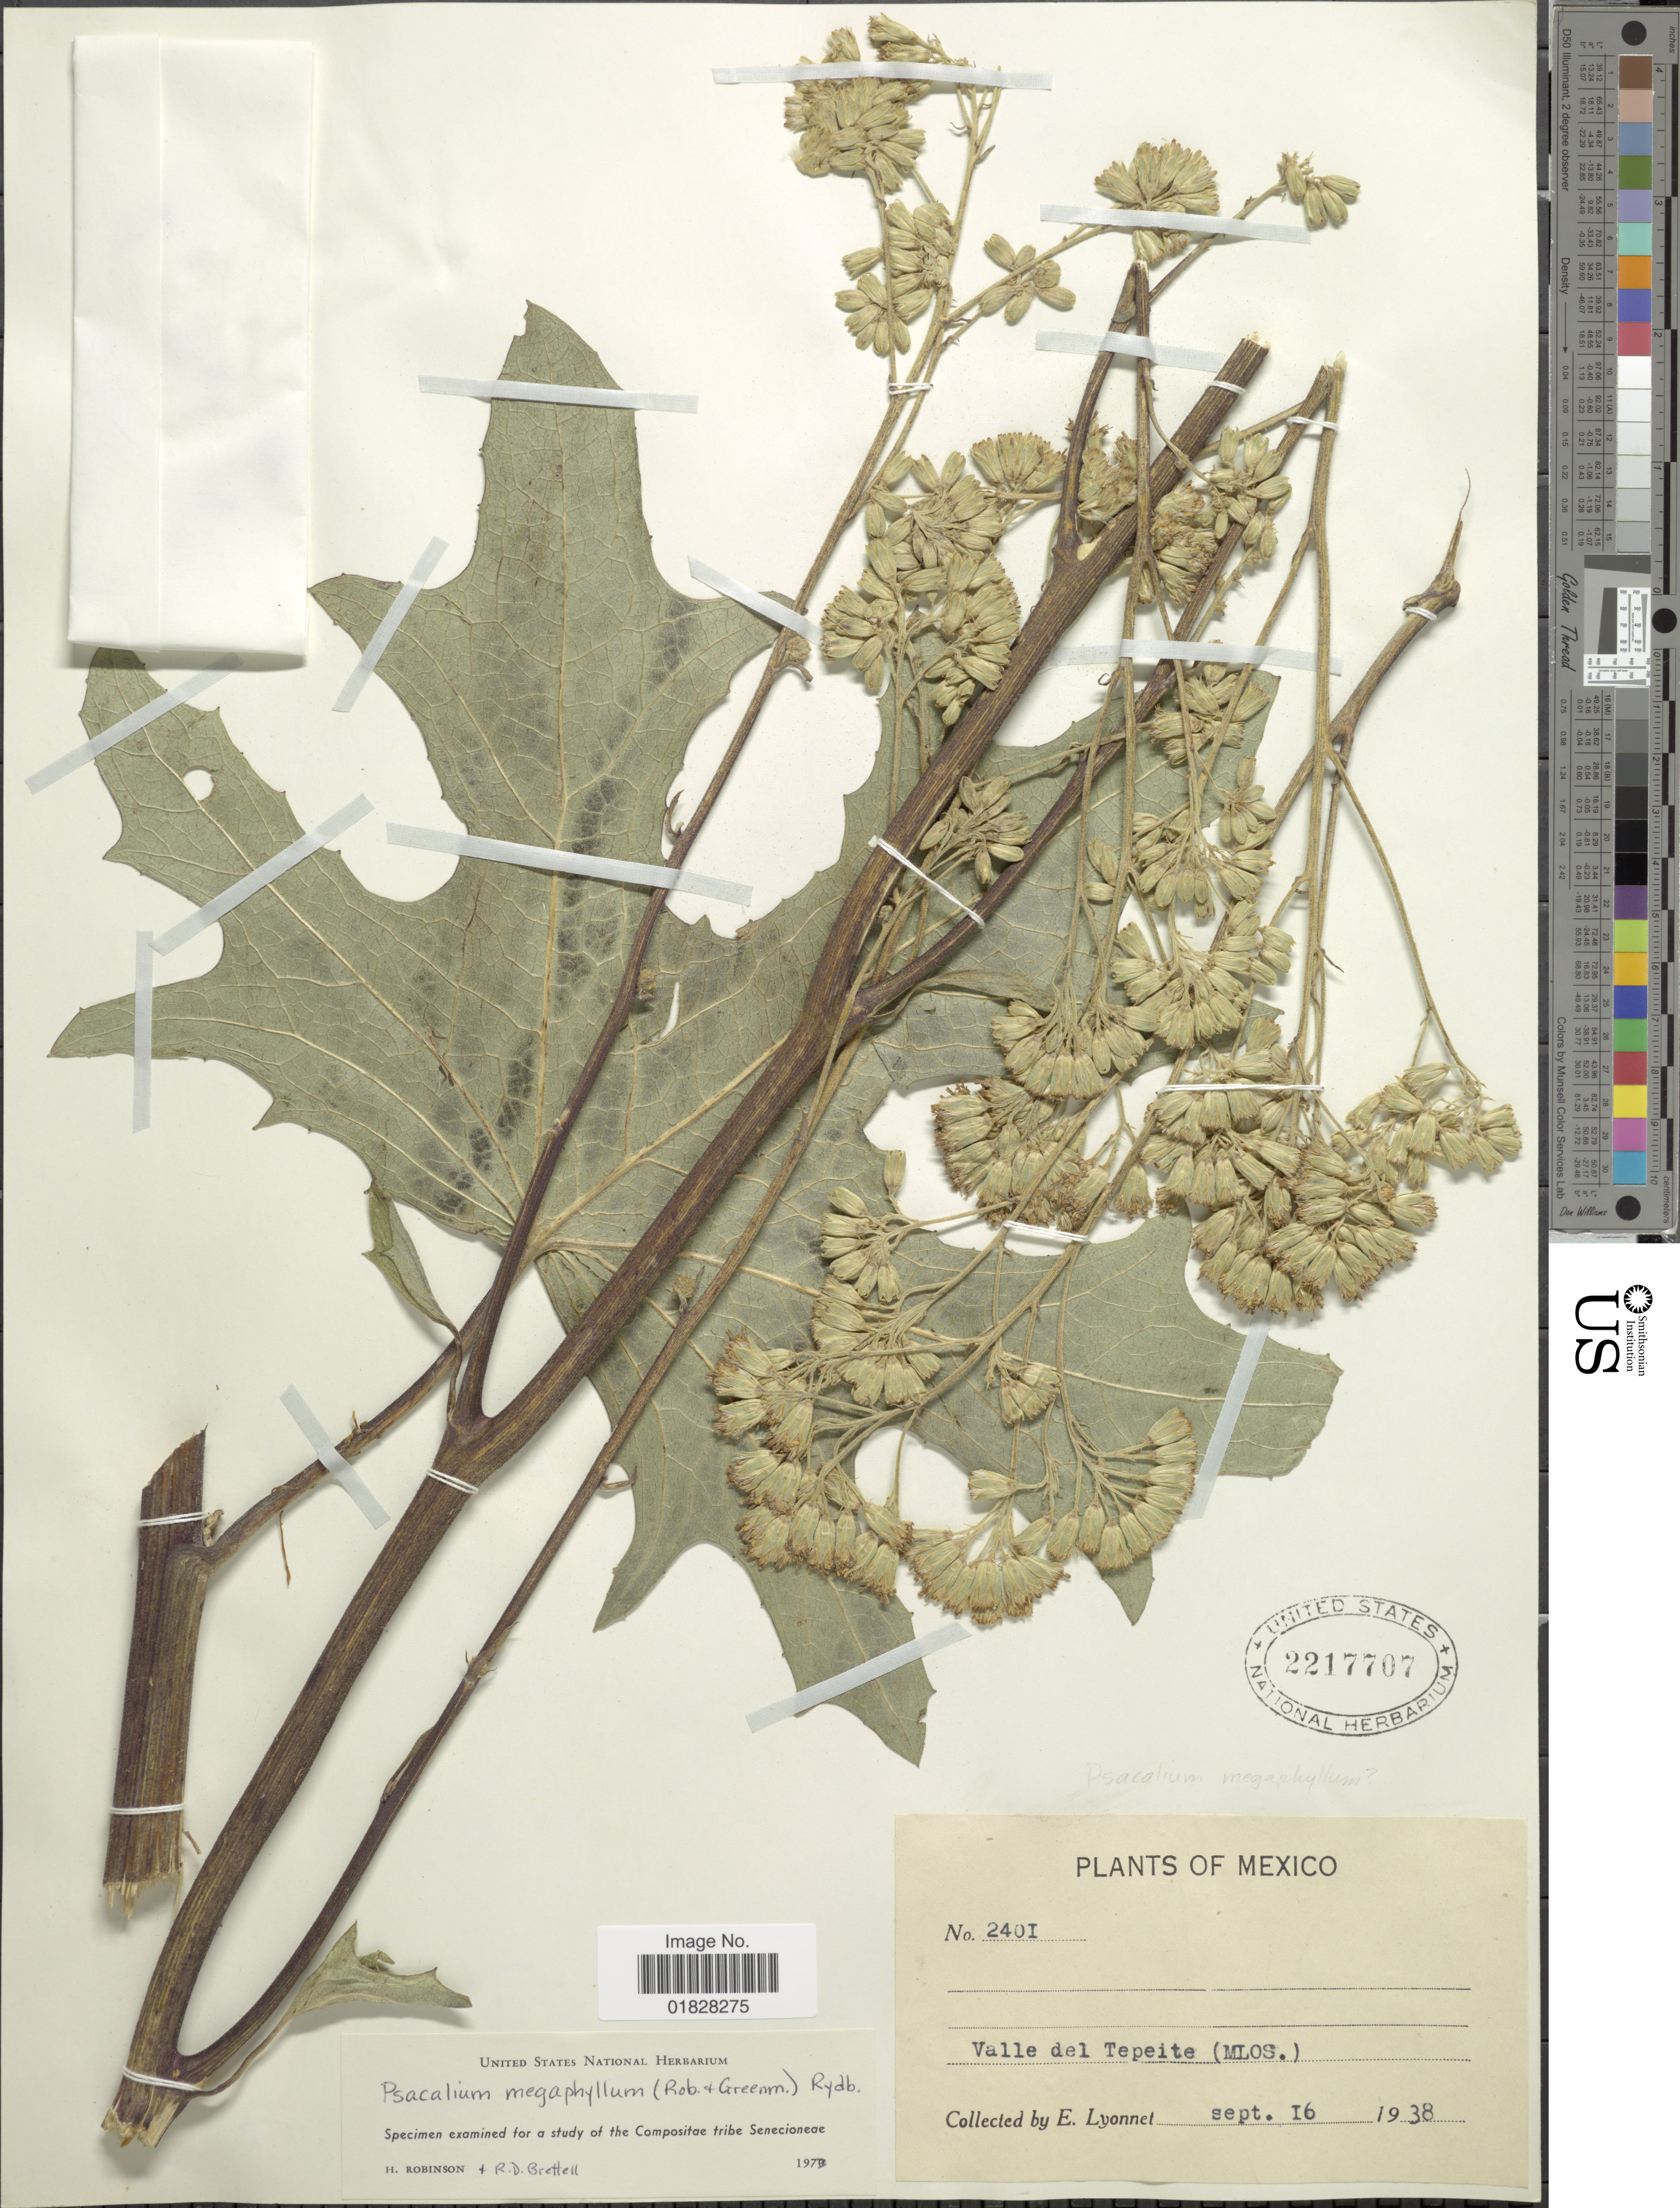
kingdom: Plantae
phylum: Tracheophyta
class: Magnoliopsida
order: Asterales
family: Asteraceae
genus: Psacalium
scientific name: Psacalium megaphyllum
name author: (B.L. Rob. & Greenm.) Rydb.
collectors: E. Lyonnet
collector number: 2401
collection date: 1938-09-16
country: Mexico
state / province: Morelos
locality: Valle del Tepeite (Mlos.)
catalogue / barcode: US 2217707